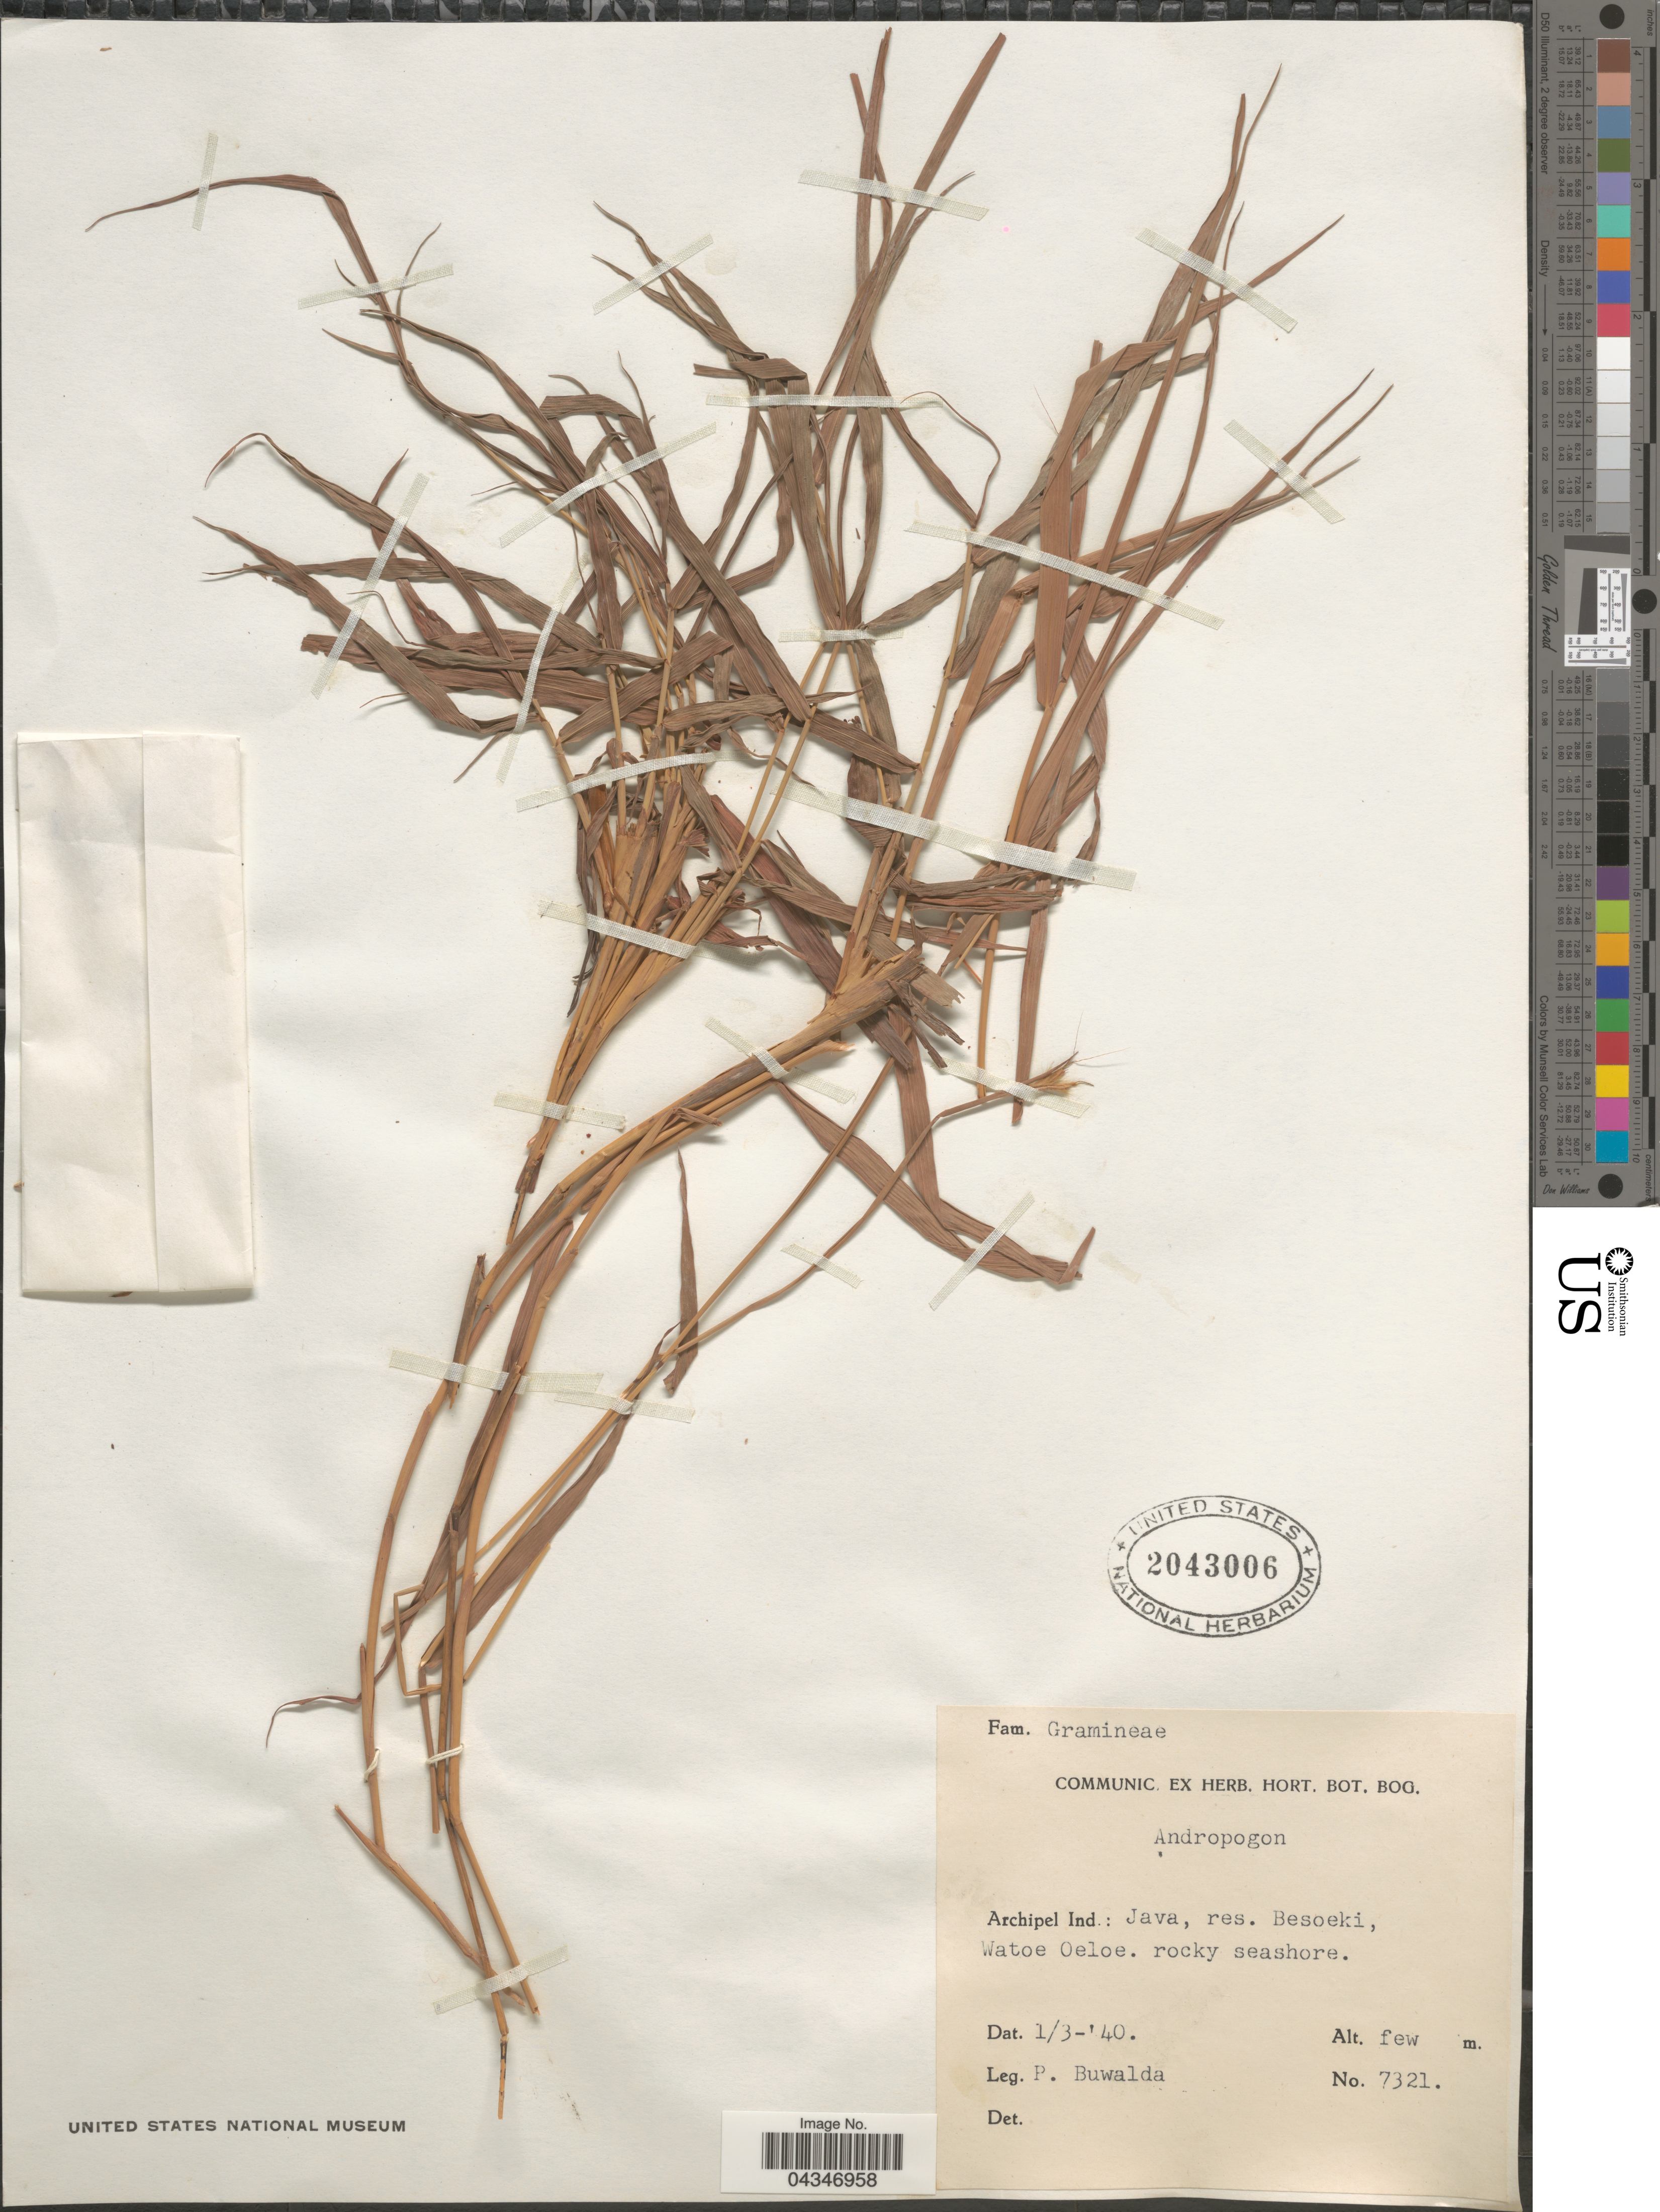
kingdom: Plantae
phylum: Tracheophyta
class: Liliopsida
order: Poales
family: Poaceae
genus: Andropogon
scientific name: Andropogon sp.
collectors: P. Buwalda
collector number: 7321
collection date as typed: Transcribed d/m/y: 1/3/40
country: Indonesia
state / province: Java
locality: Archipel Ind.: Java, res. Besoeki, Watoe Oeloe.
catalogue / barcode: US 2043006